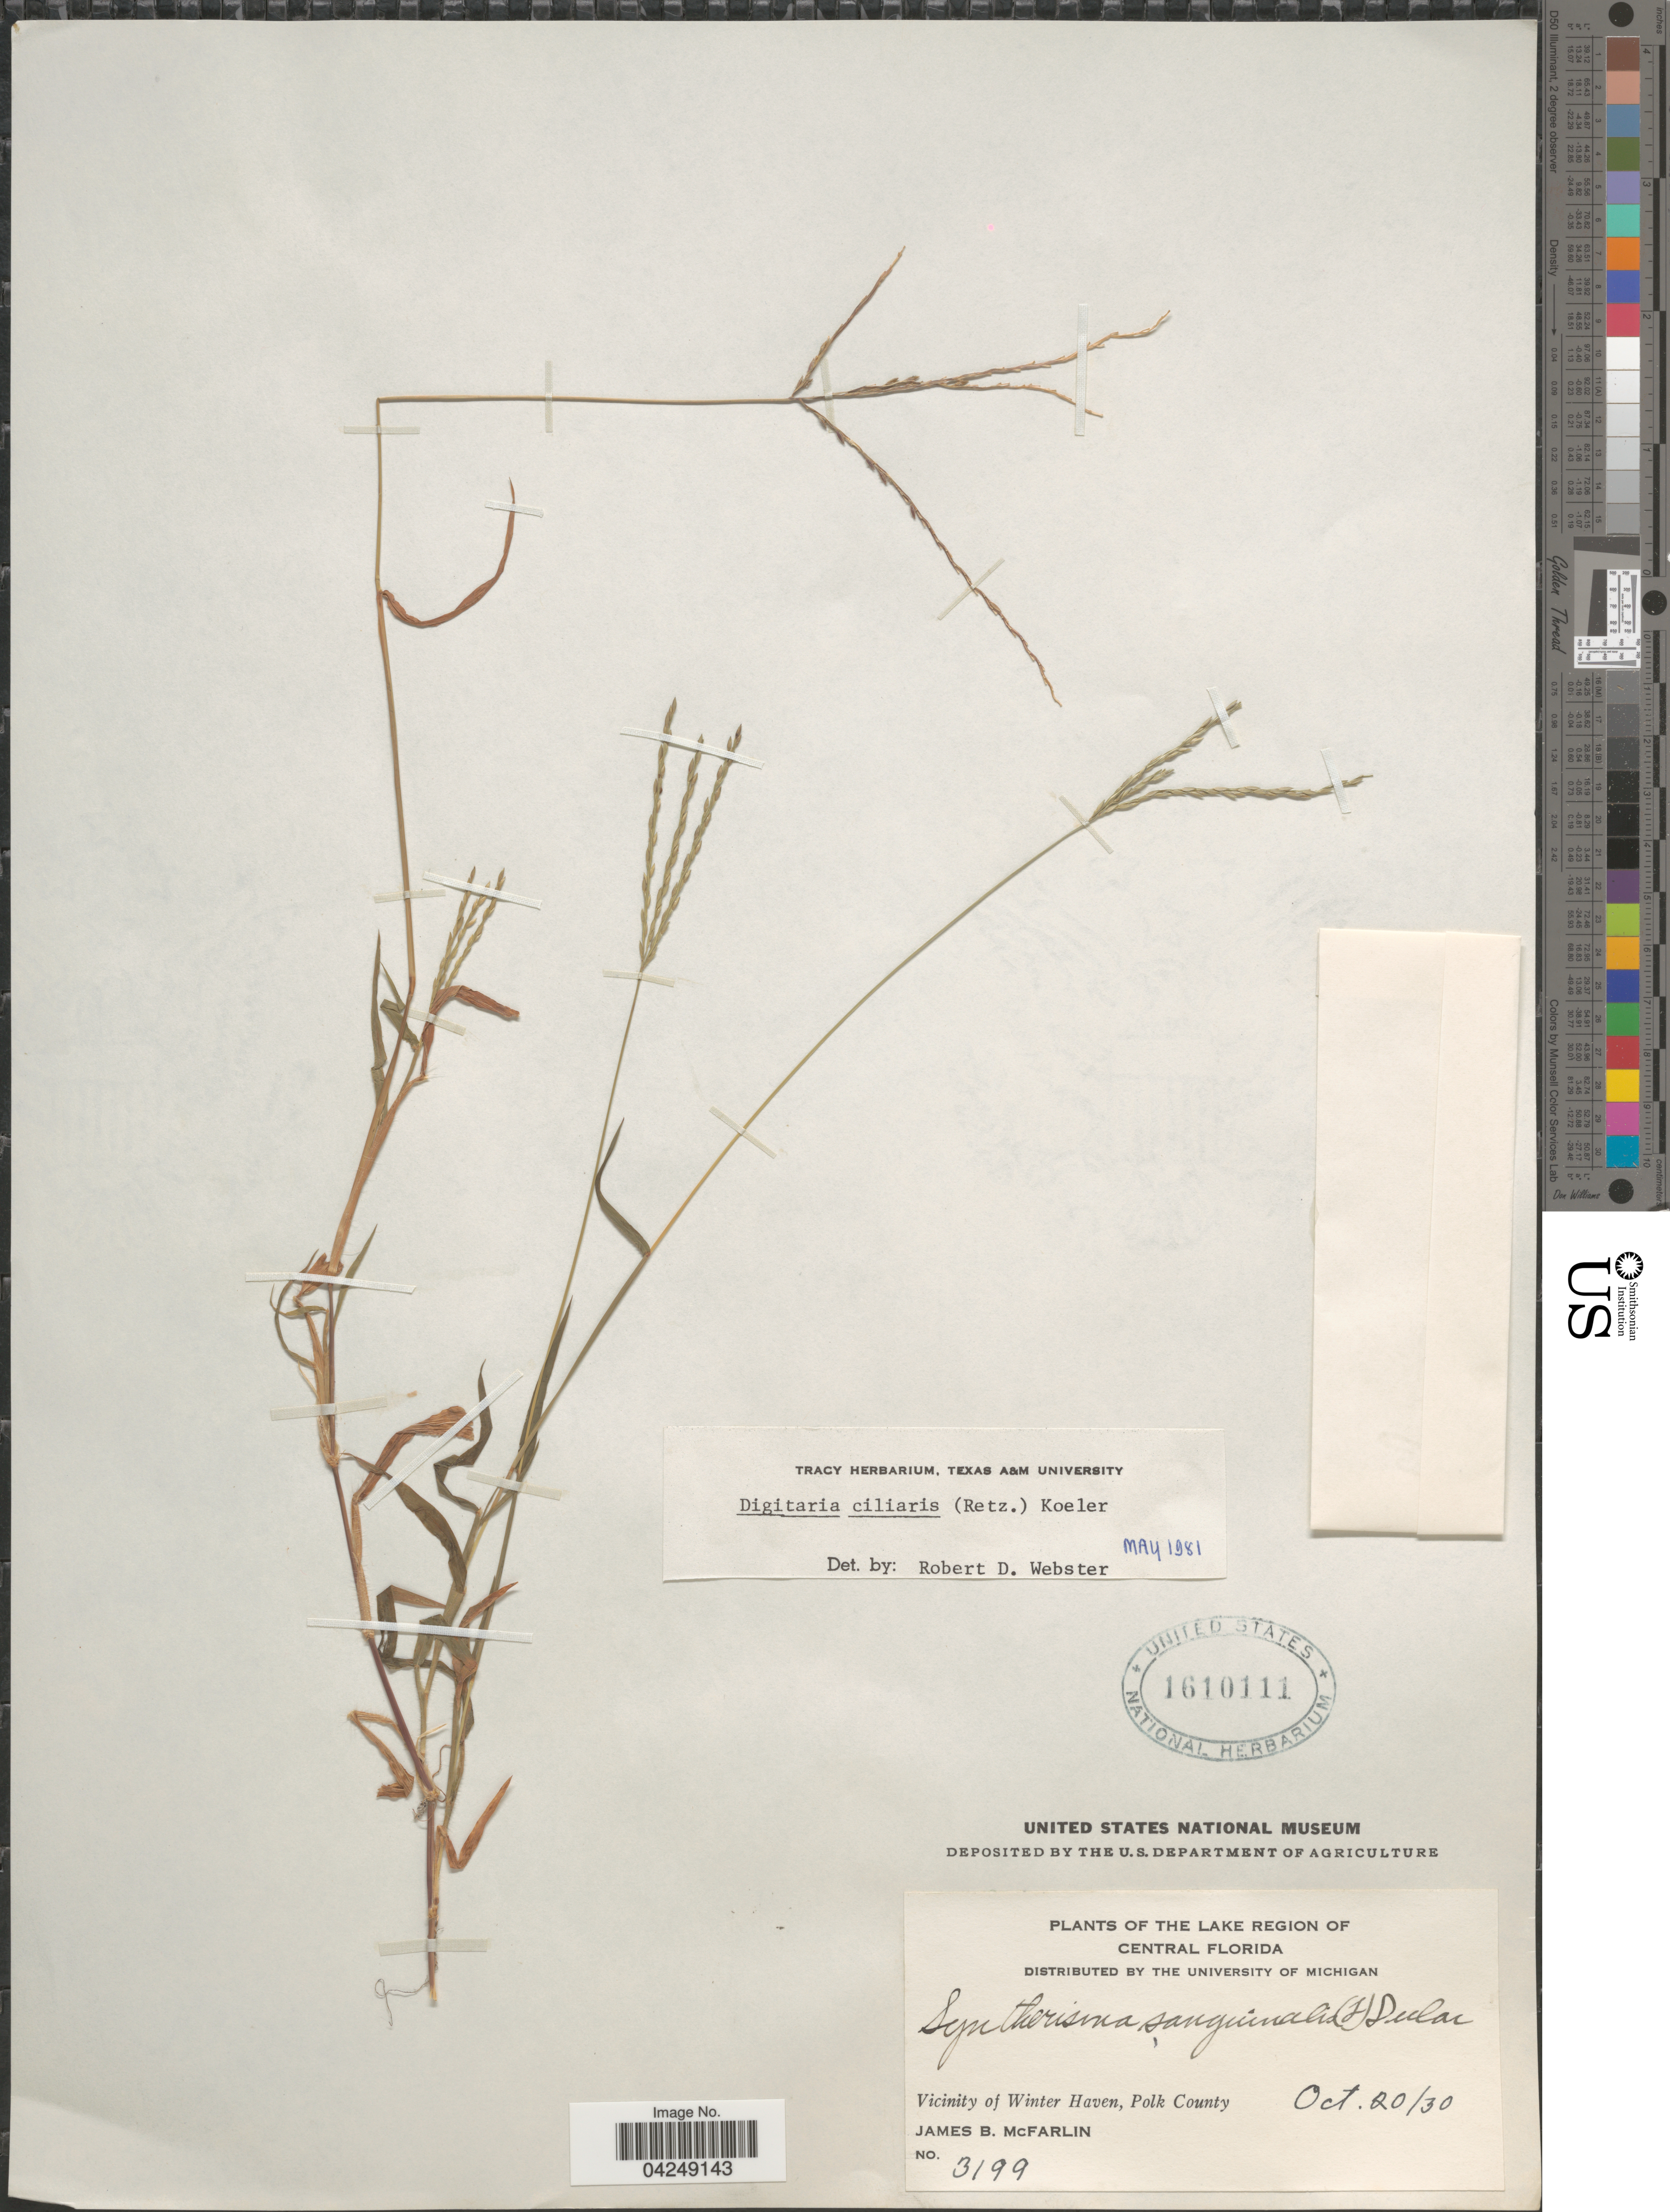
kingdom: Plantae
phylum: Tracheophyta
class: Liliopsida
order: Poales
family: Poaceae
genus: Digitaria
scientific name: Digitaria ciliaris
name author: (Retz.) Koeler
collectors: J. McFarlin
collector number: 3199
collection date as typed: Transcribed d/m/y: 20/10/30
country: United States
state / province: Florida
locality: Lake Region of Central Florida. Vicinity of Winter Haven, Polk County.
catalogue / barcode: US 1610111